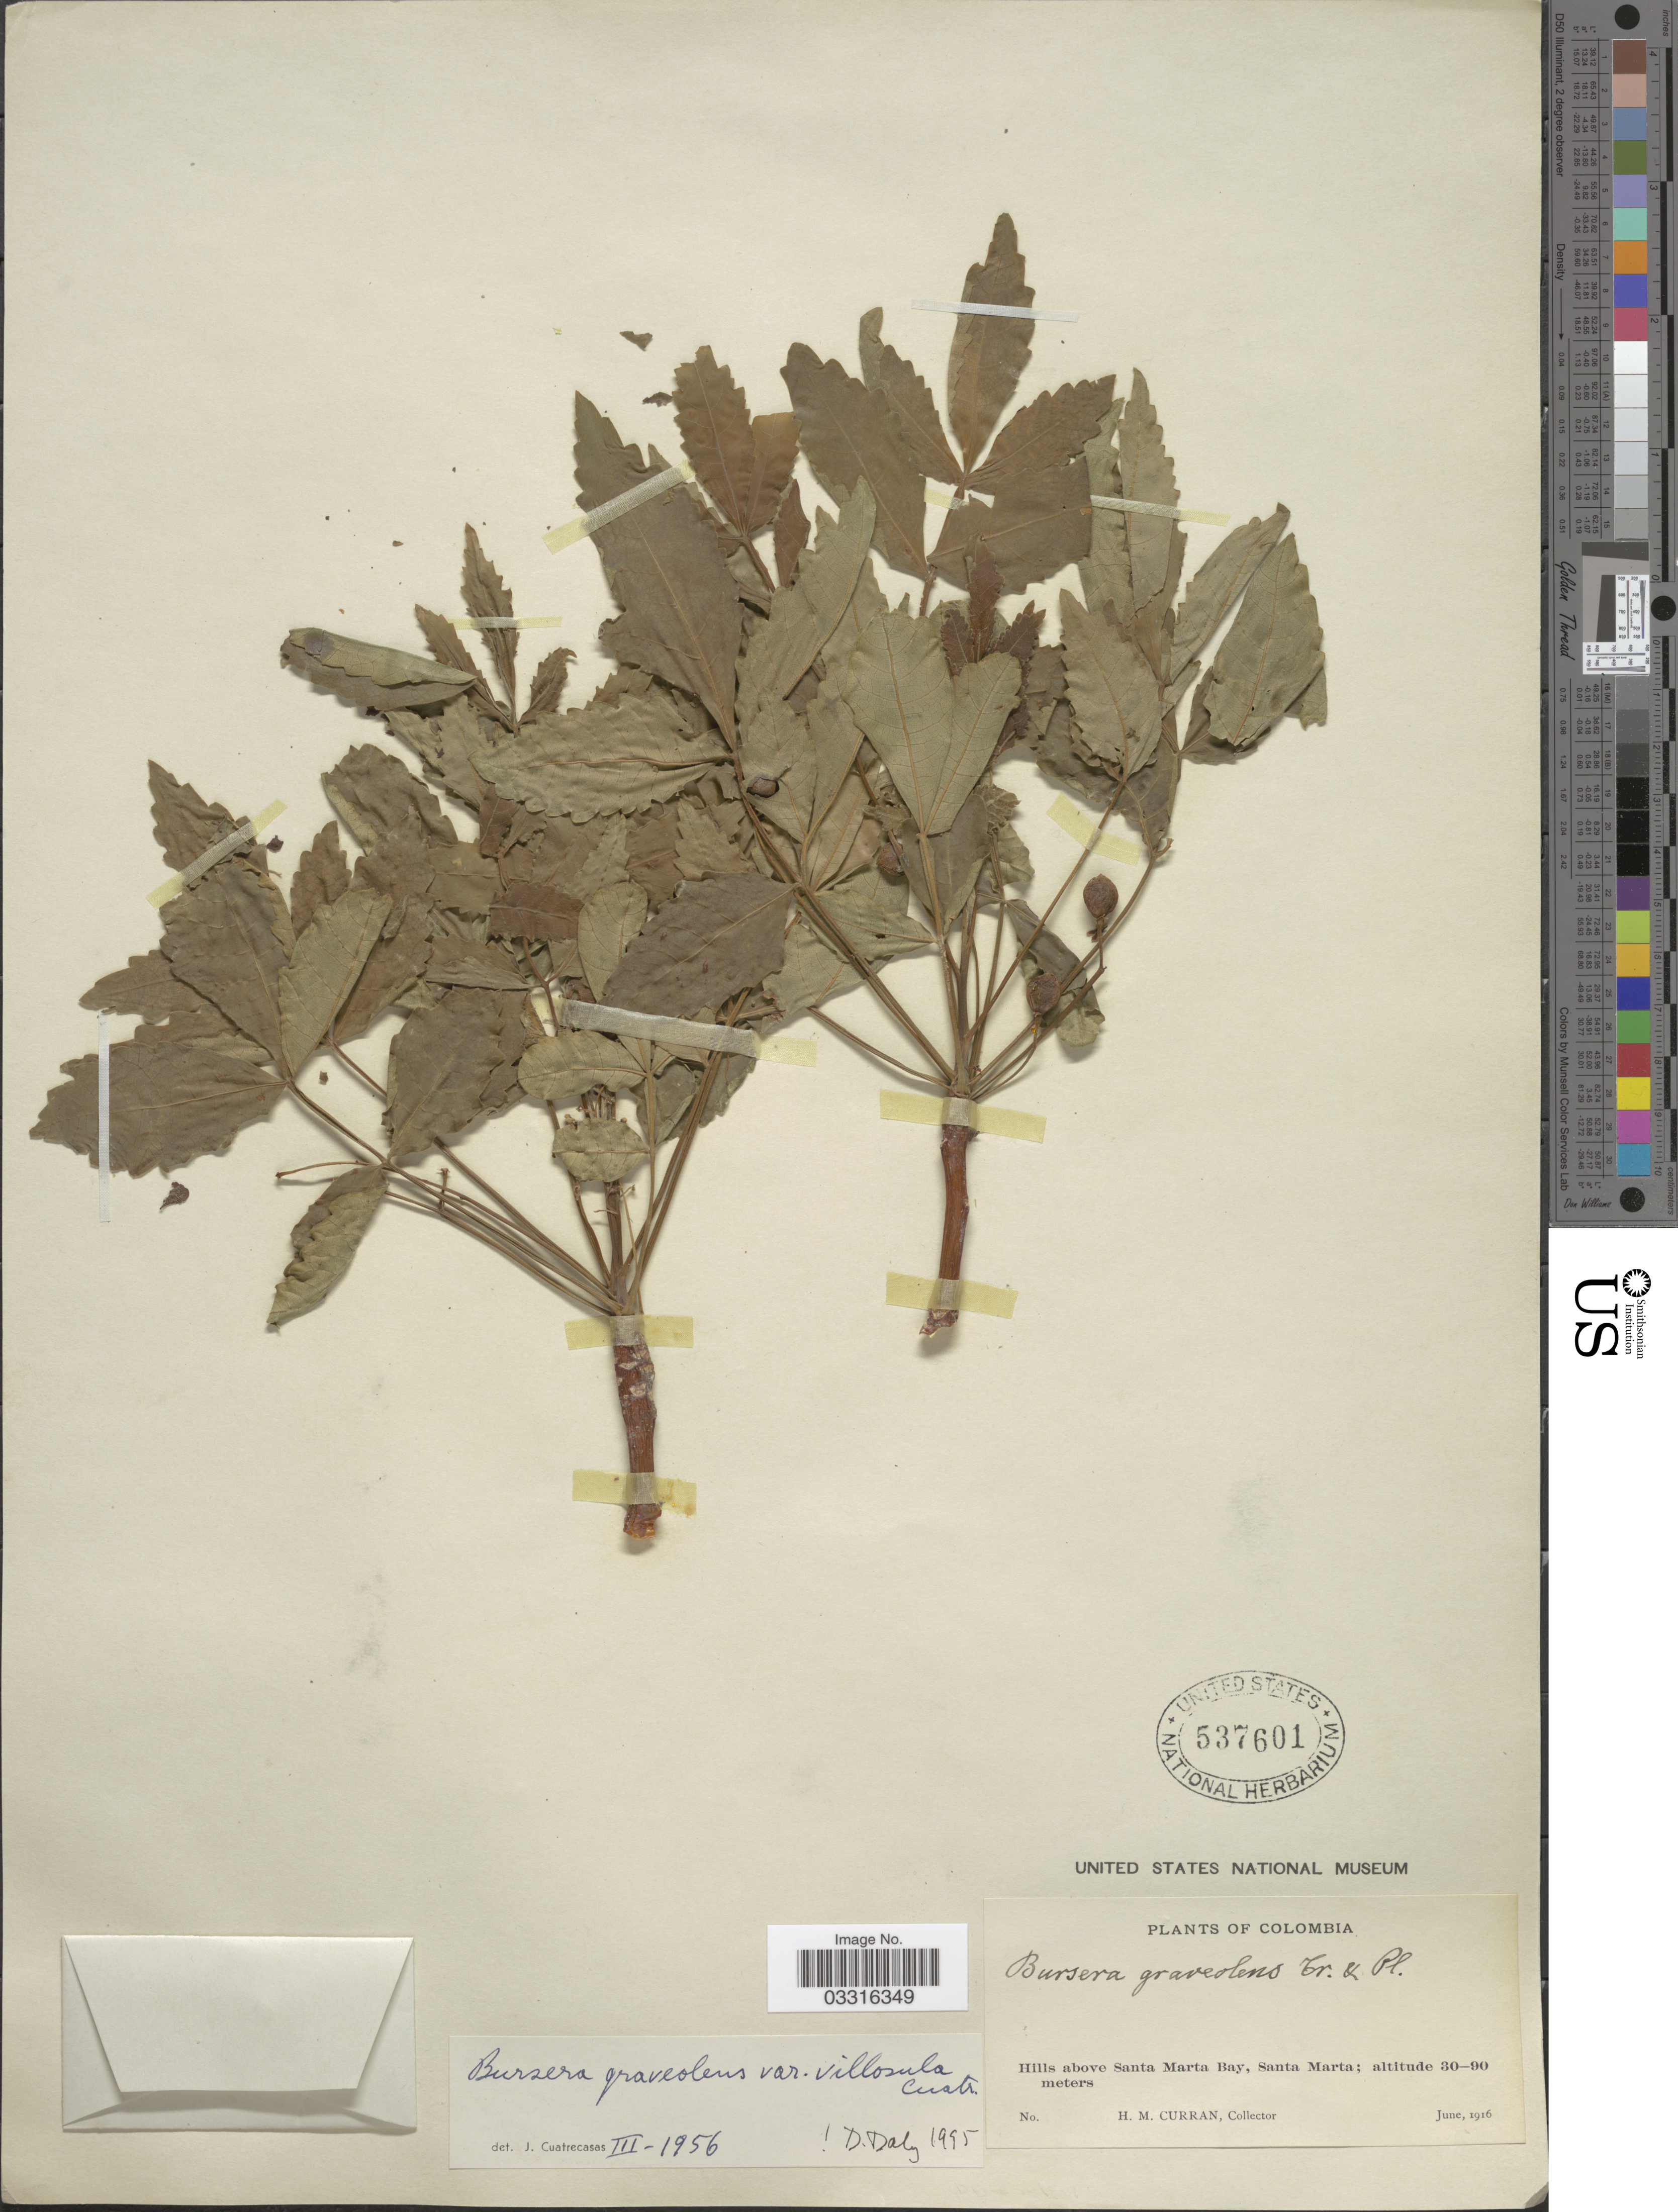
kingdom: Plantae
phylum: Tracheophyta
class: Magnoliopsida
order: Sapindales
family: Burseraceae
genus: Bursera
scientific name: Bursera graveolens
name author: (Kunth) Triana & Planch.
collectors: H. M. Curran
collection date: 1916-06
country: Colombia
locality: Hills above Santa Marta Bay, Santa Marta.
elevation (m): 30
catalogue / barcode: US 537601